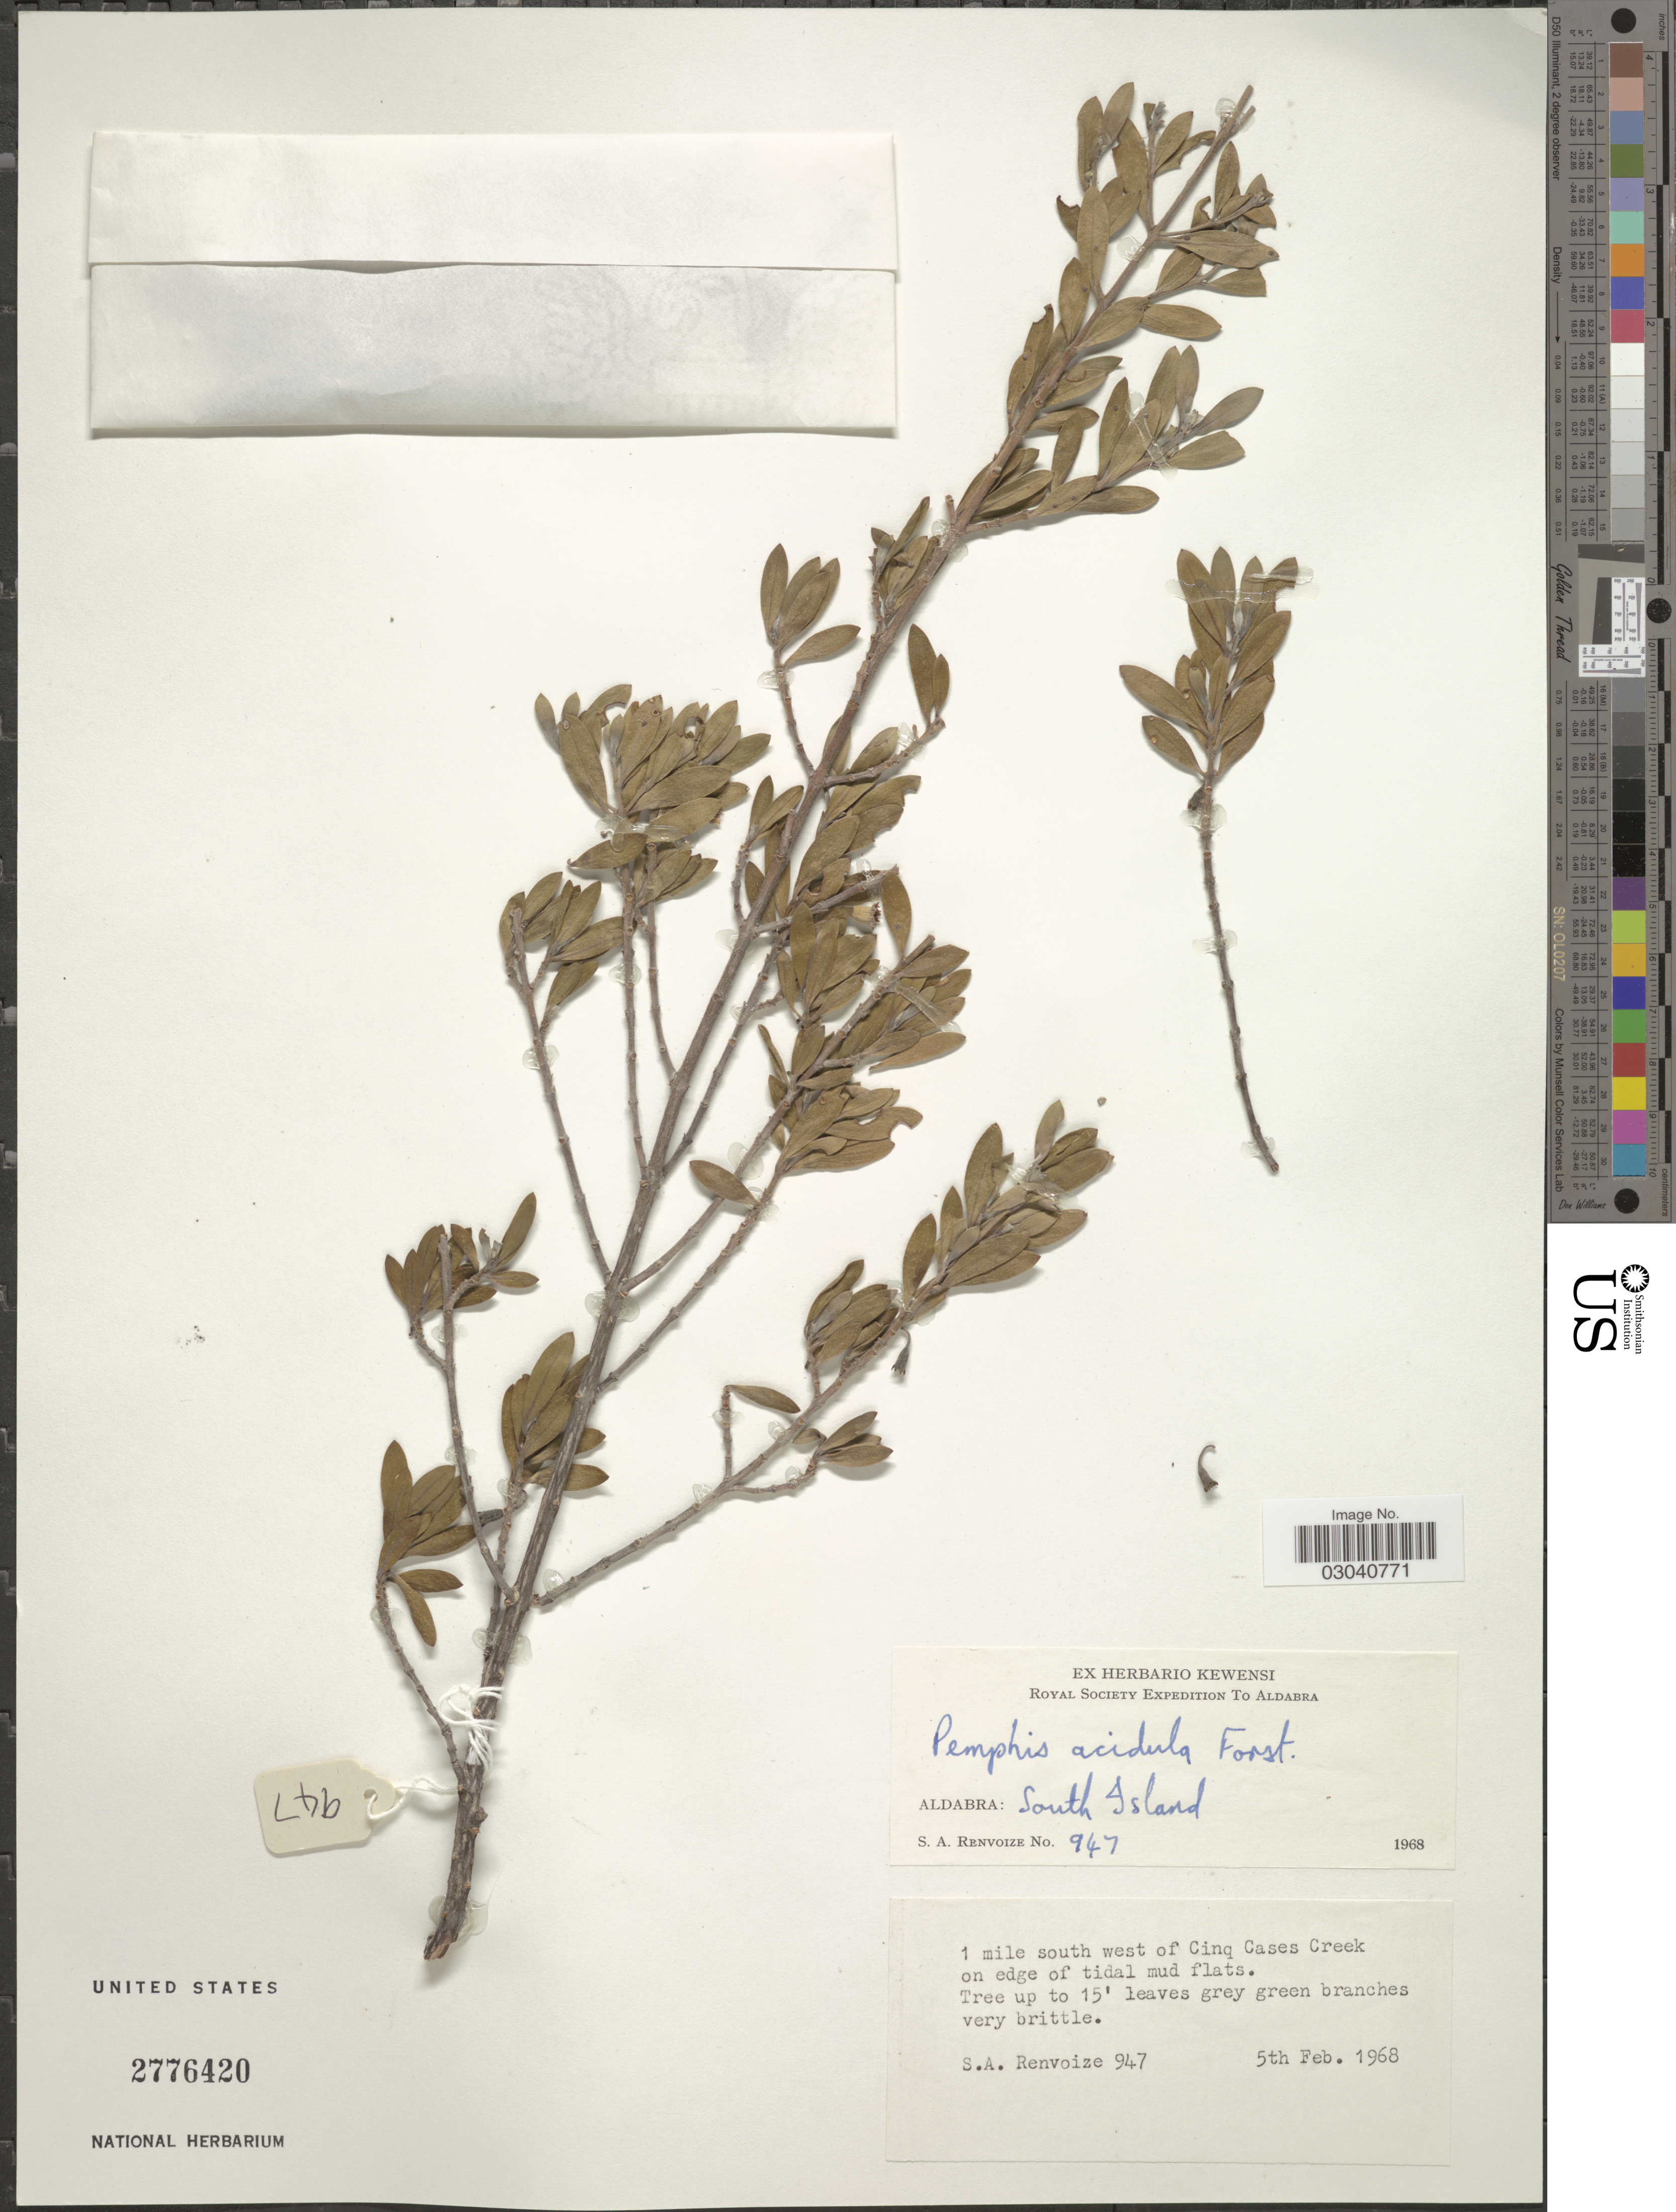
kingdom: Plantae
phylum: Tracheophyta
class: Magnoliopsida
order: Myrtales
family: Lythraceae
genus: Pemphis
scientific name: Pemphis acidula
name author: J.R. Forst. & G. Forst.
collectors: S. A. Renvoize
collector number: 947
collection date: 1968-02-05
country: Seychelles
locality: Aldabra: South Island. 1 mile south west of Cinq Cases Creek.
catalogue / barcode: US 2776420